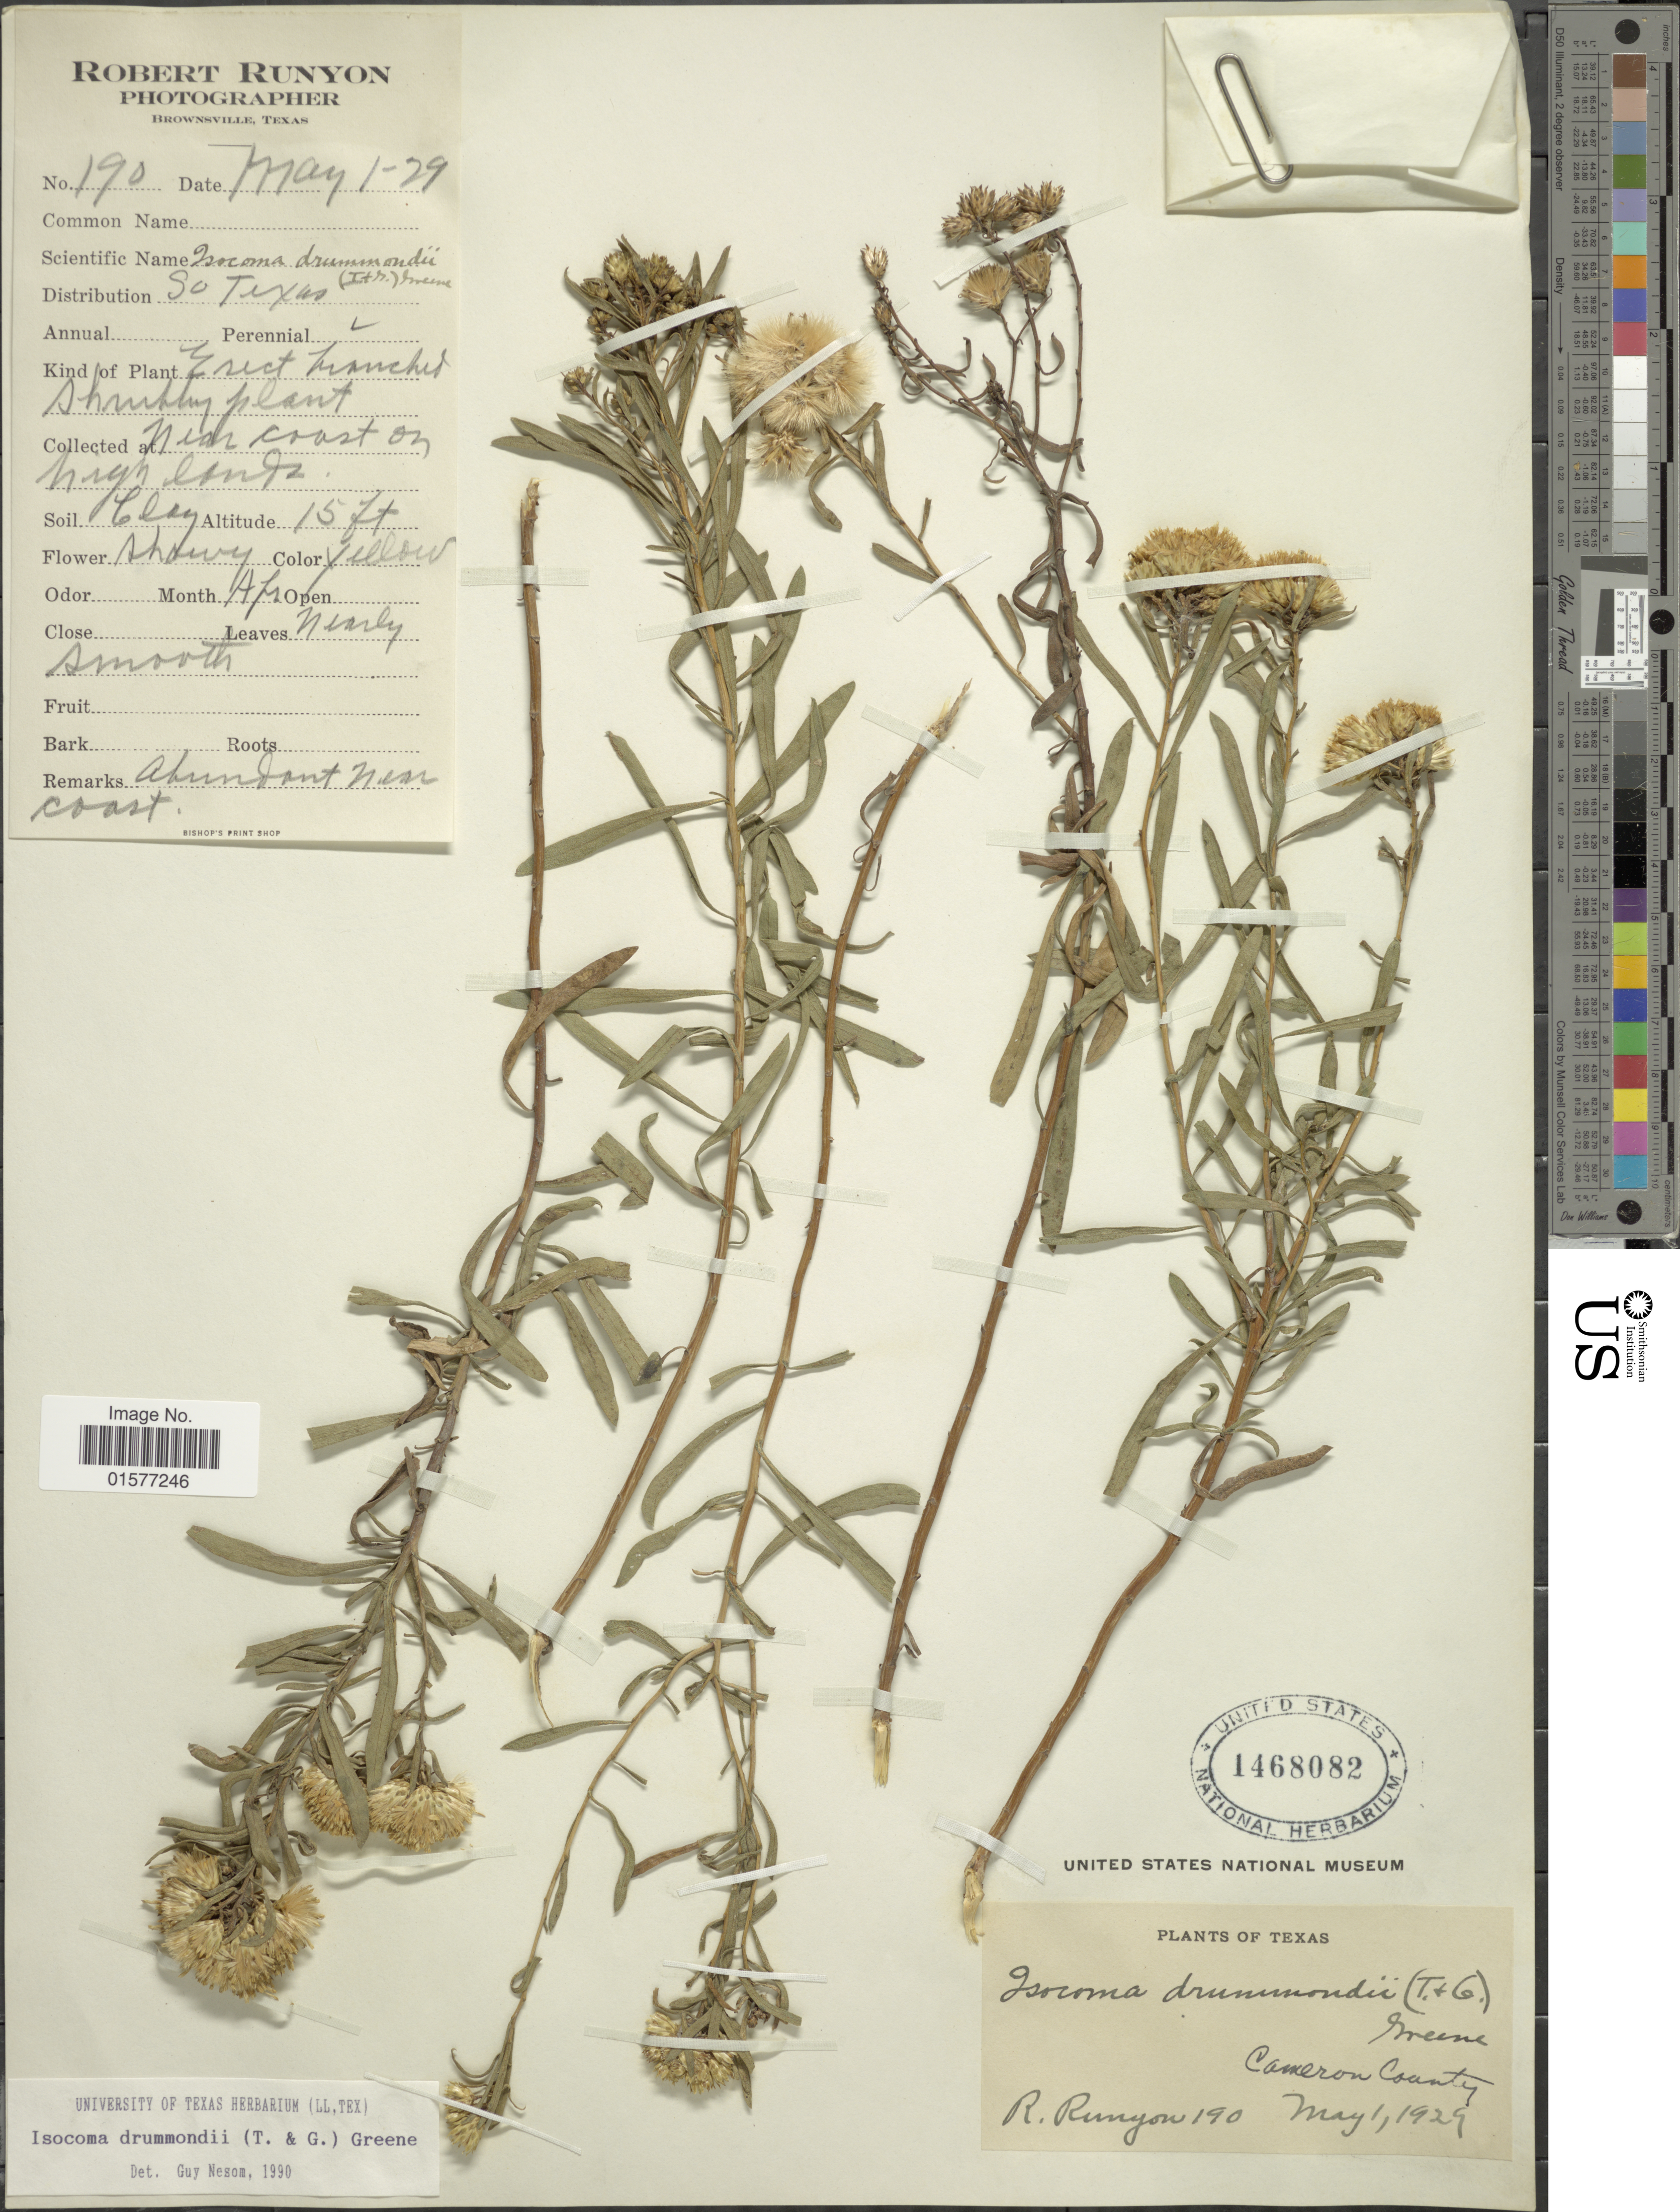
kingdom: Plantae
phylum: Tracheophyta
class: Magnoliopsida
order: Asterales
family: Asteraceae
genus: Isocoma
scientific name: Isocoma drummondii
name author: (Torr. & A. Gray) Greene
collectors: R. Runyon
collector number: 190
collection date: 1929-05-01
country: United States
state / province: Texas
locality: Cameron County, near coast on high lands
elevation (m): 5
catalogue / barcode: US 1468082